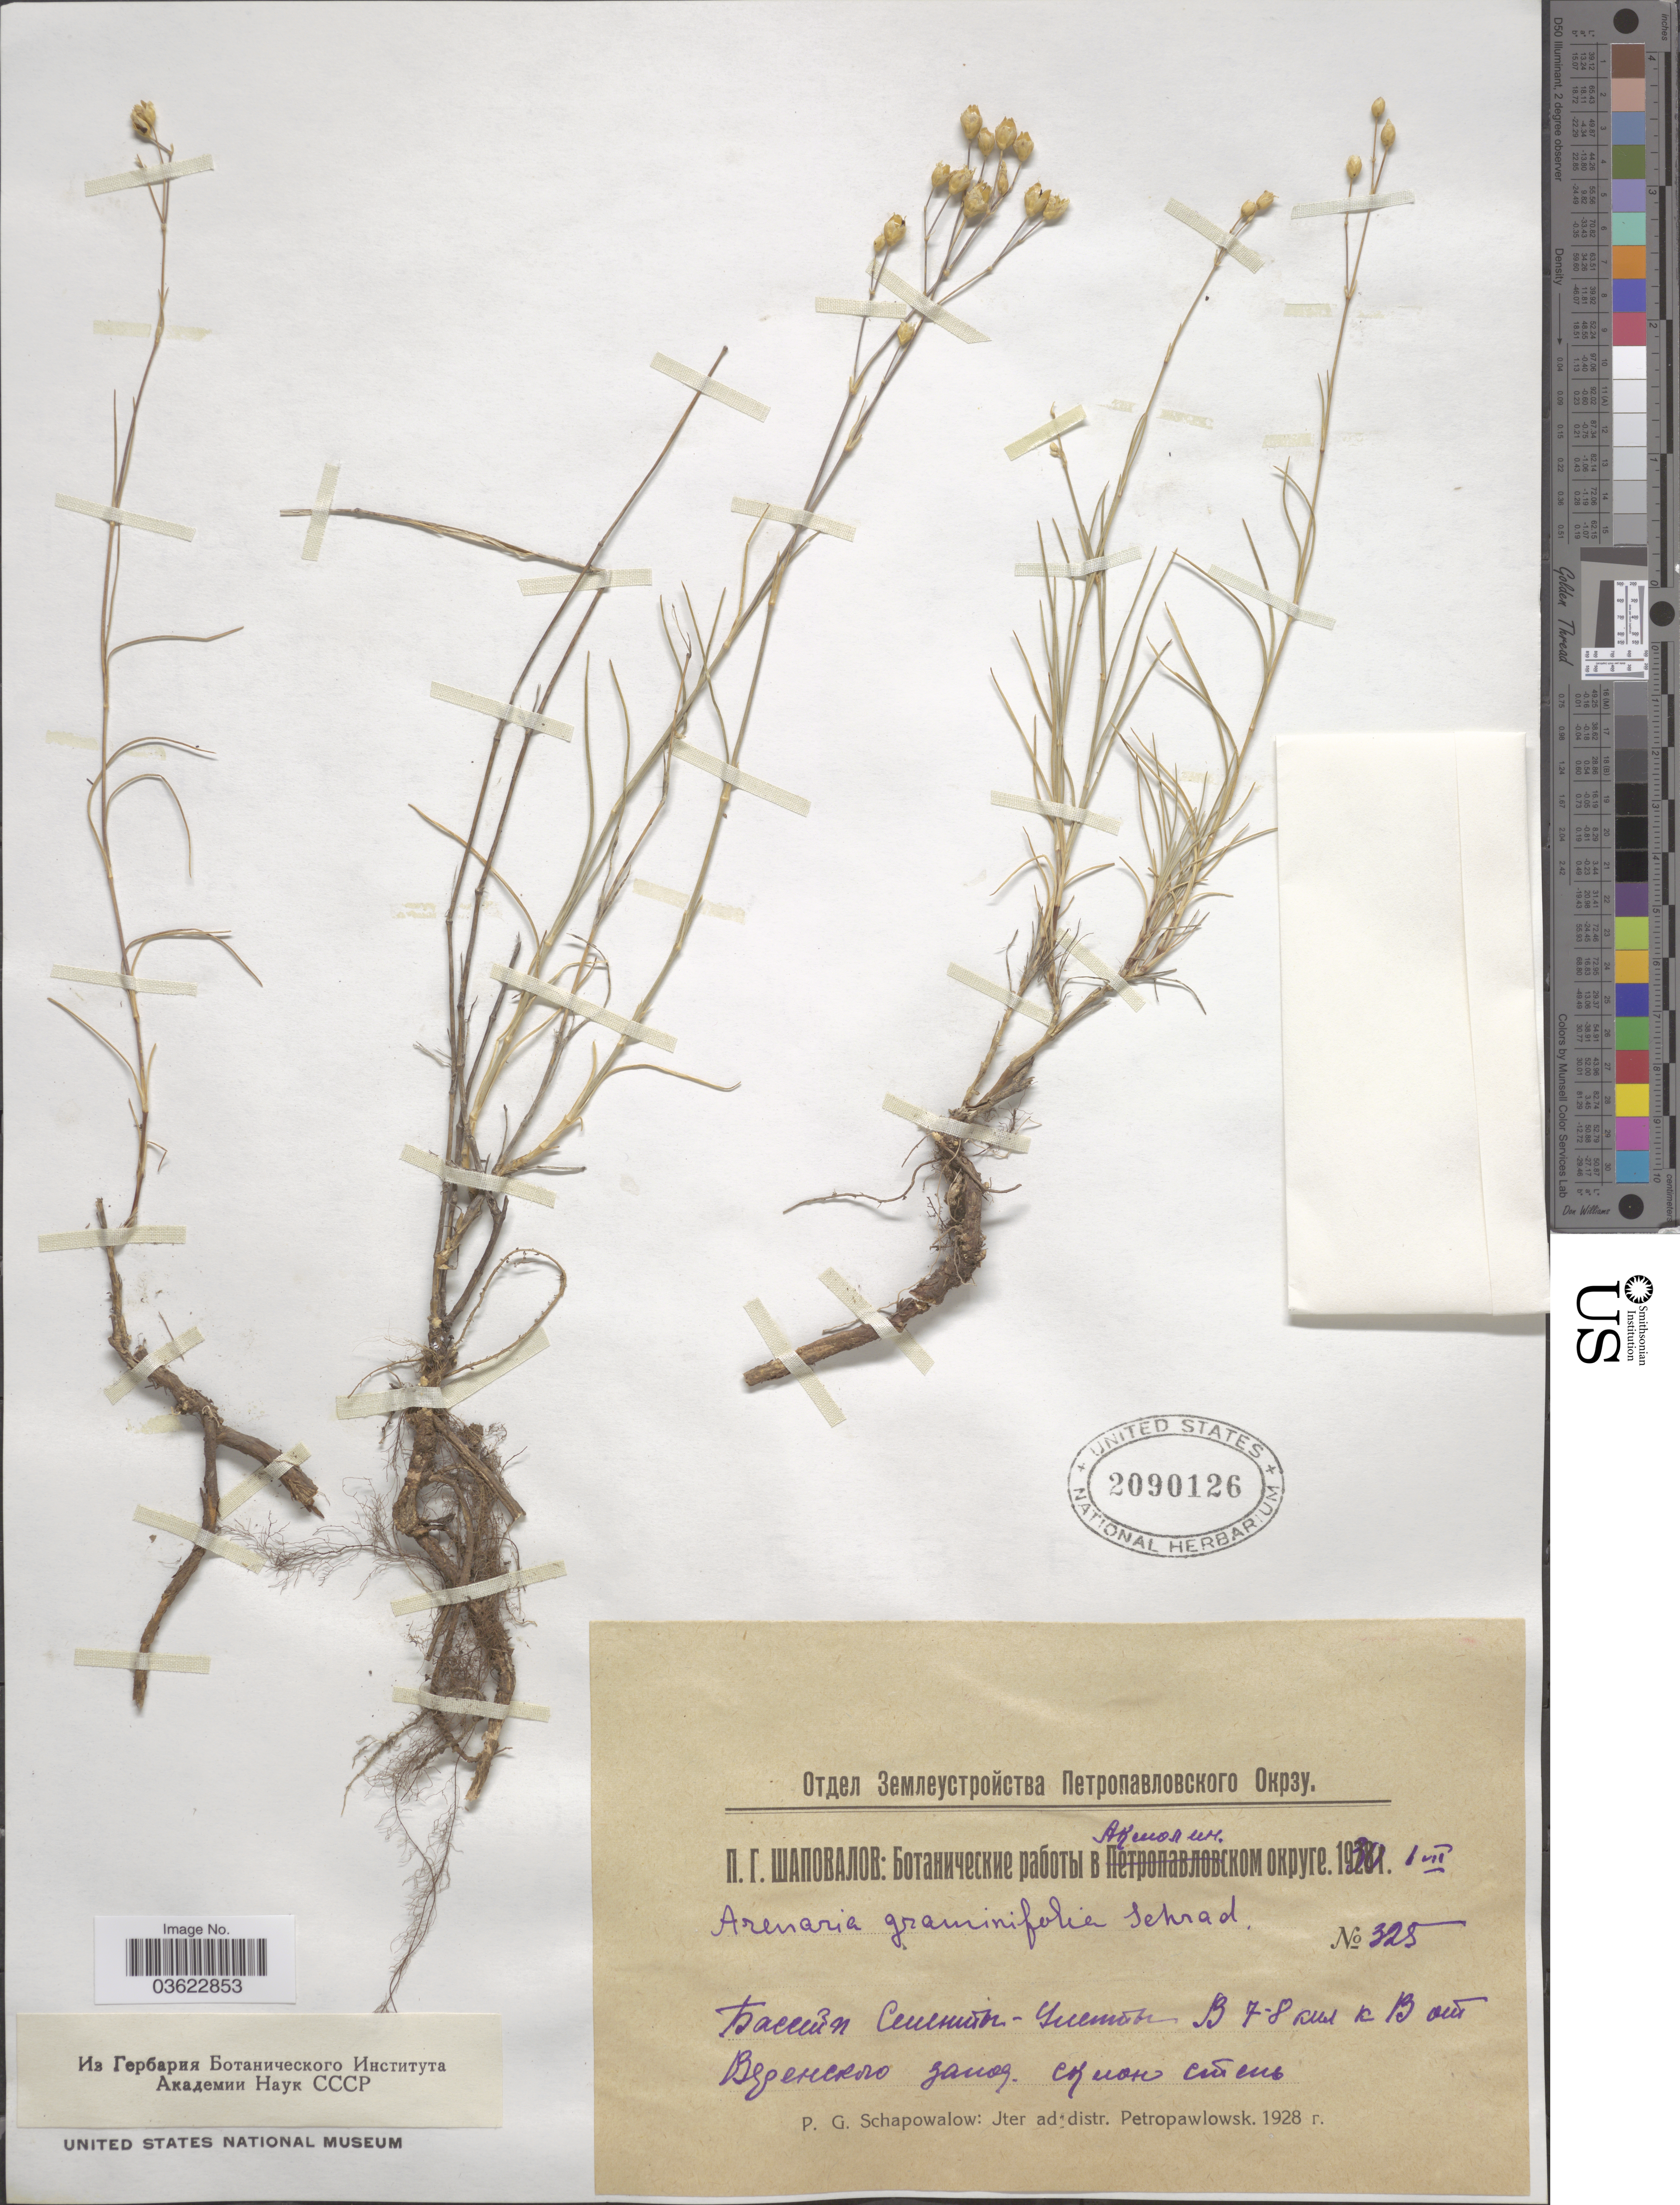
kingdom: Plantae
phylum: Tracheophyta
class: Magnoliopsida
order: Caryophyllales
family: Caryophyllaceae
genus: Eremogone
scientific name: Eremogone procera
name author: (Spreng.) Rchb.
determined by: Strong, Mark T., (BOT), Smithsonian Institution - National Museum of Natural History (UNITED STATES)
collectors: P. Shapovalov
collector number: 325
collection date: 1930-07-01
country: Kazakhstan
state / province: Qustanay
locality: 7-8 km E of Vvedenskiy. Iter ad: distr. Petropawlowsk.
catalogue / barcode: US 2090126